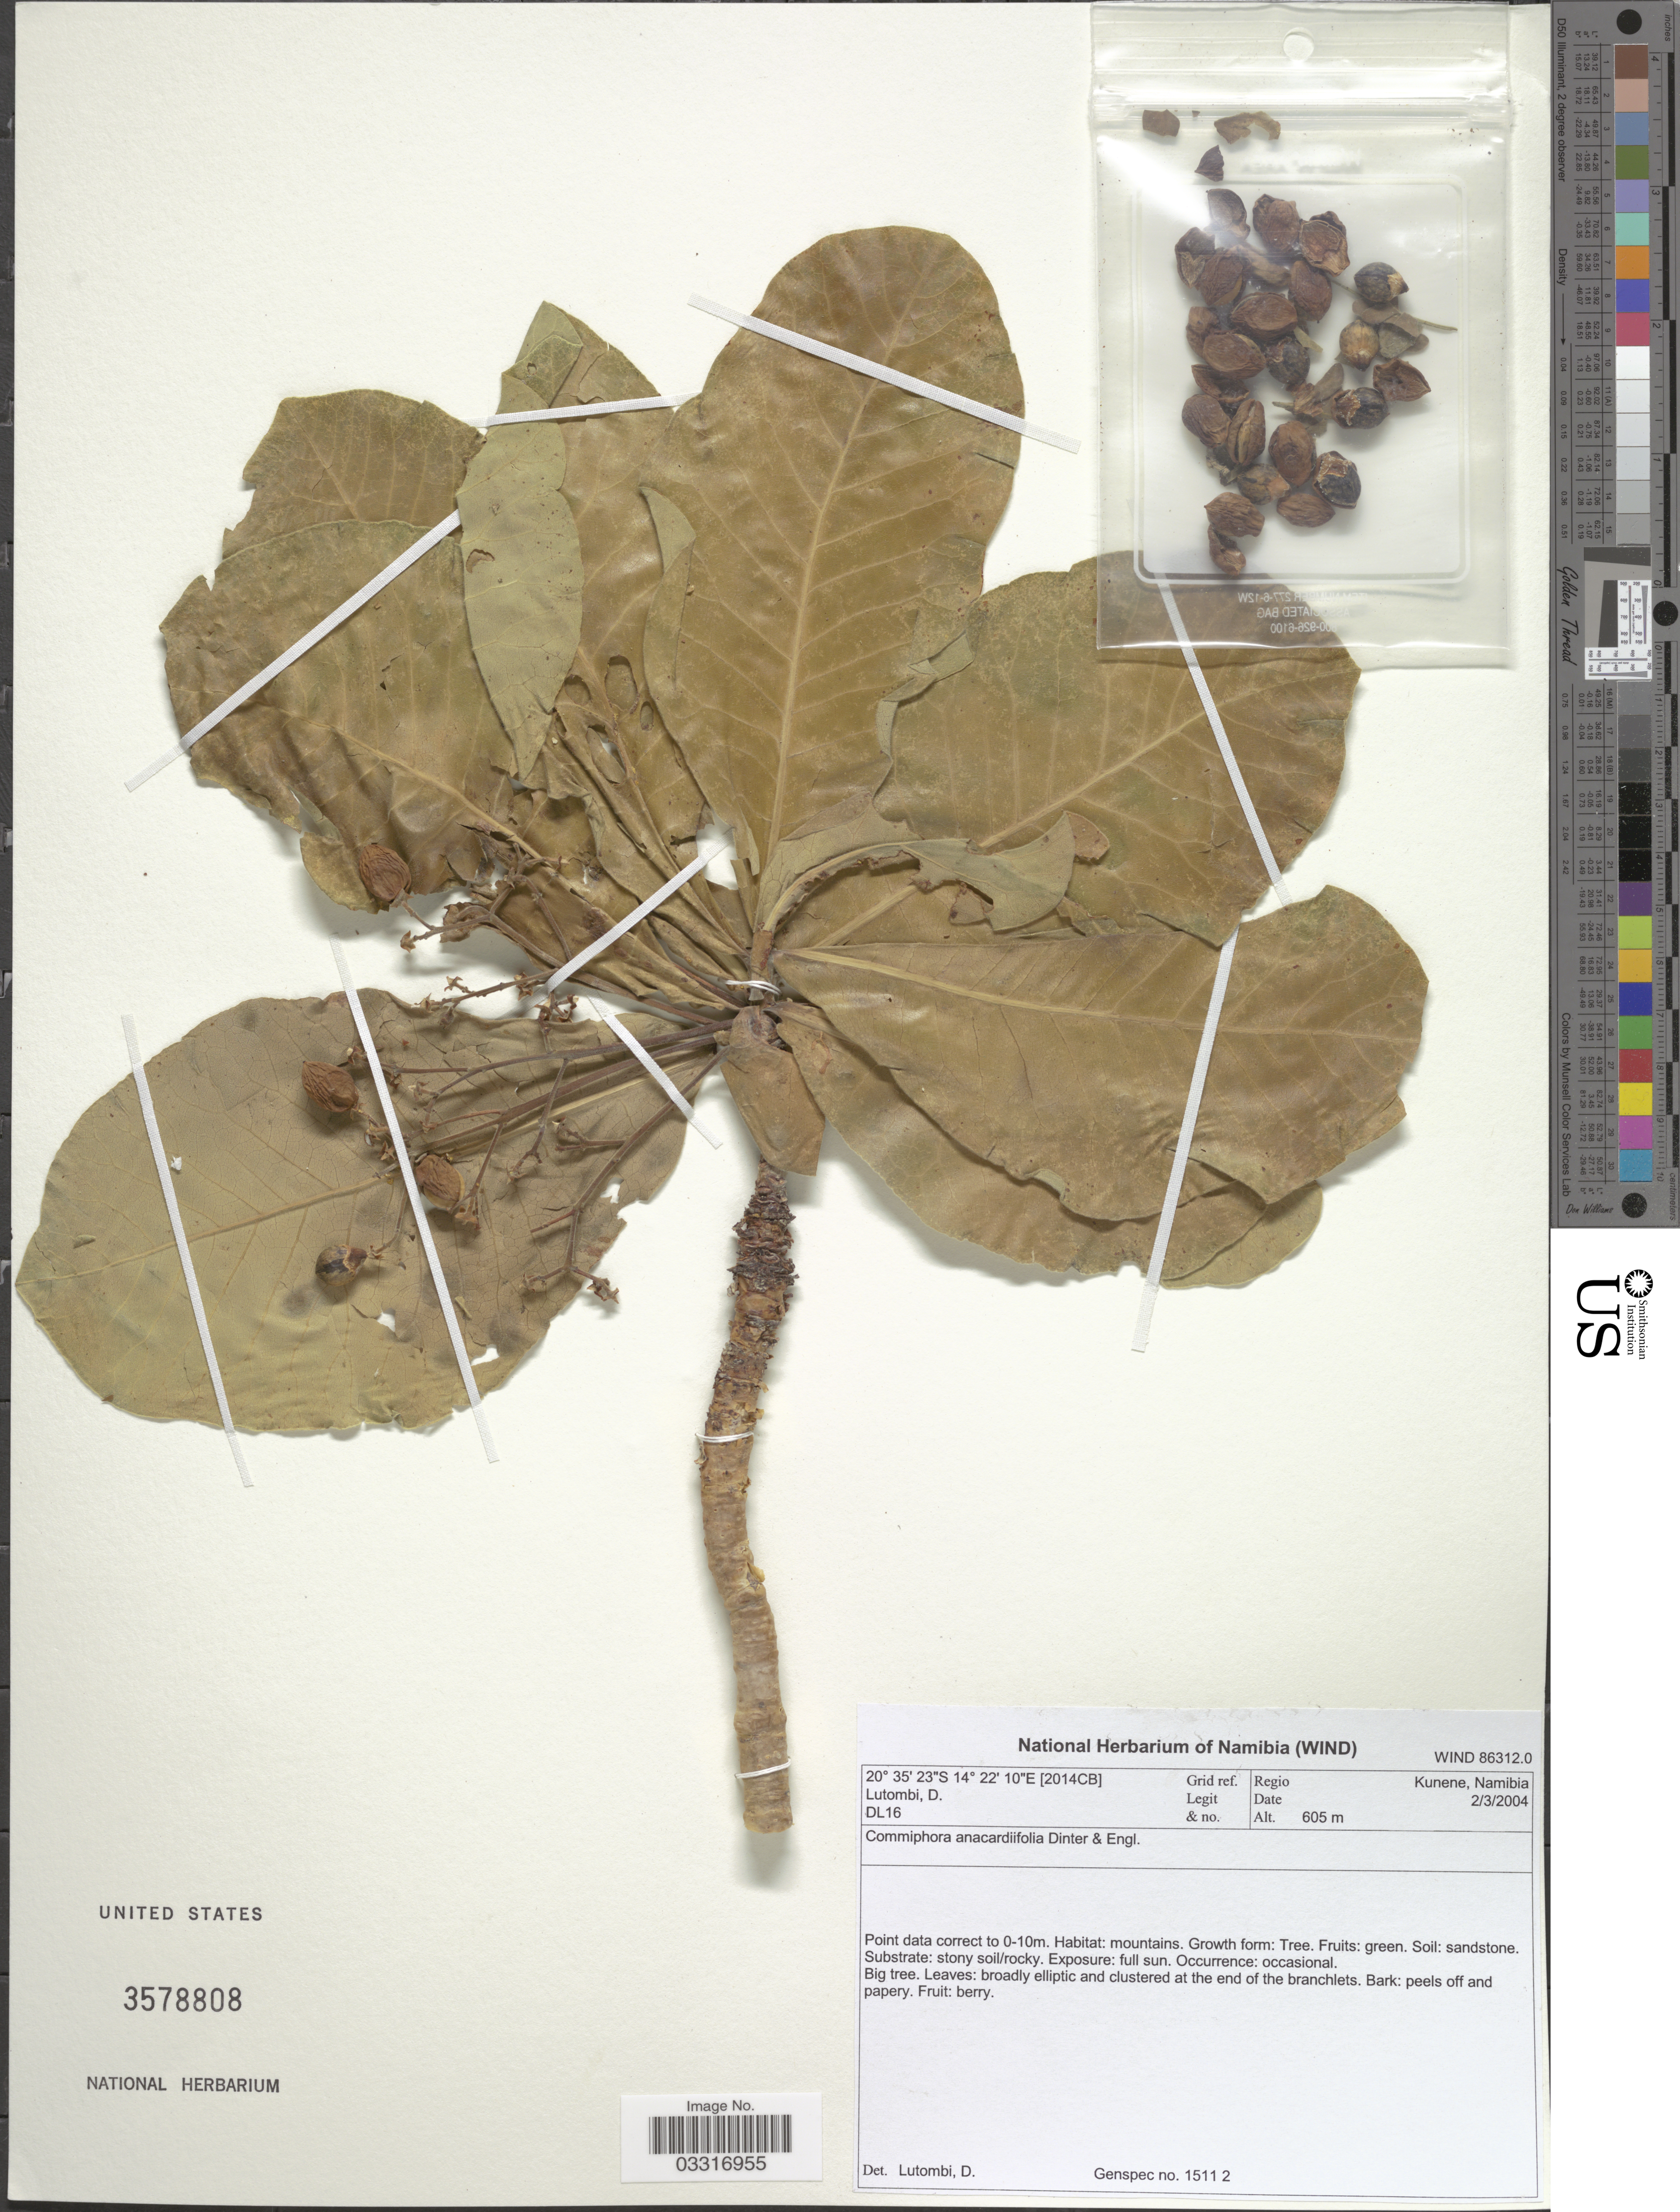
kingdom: Plantae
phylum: Tracheophyta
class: Magnoliopsida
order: Sapindales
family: Burseraceae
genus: Commiphora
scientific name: Commiphora anacardiifolia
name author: Dinter & Engl.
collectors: D. Lutombi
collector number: DL16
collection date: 2004-03-02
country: Namibia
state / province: Kunene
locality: Grid ref. [2014CB], Regio Kunene, Namibia.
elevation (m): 605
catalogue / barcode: US 3578808